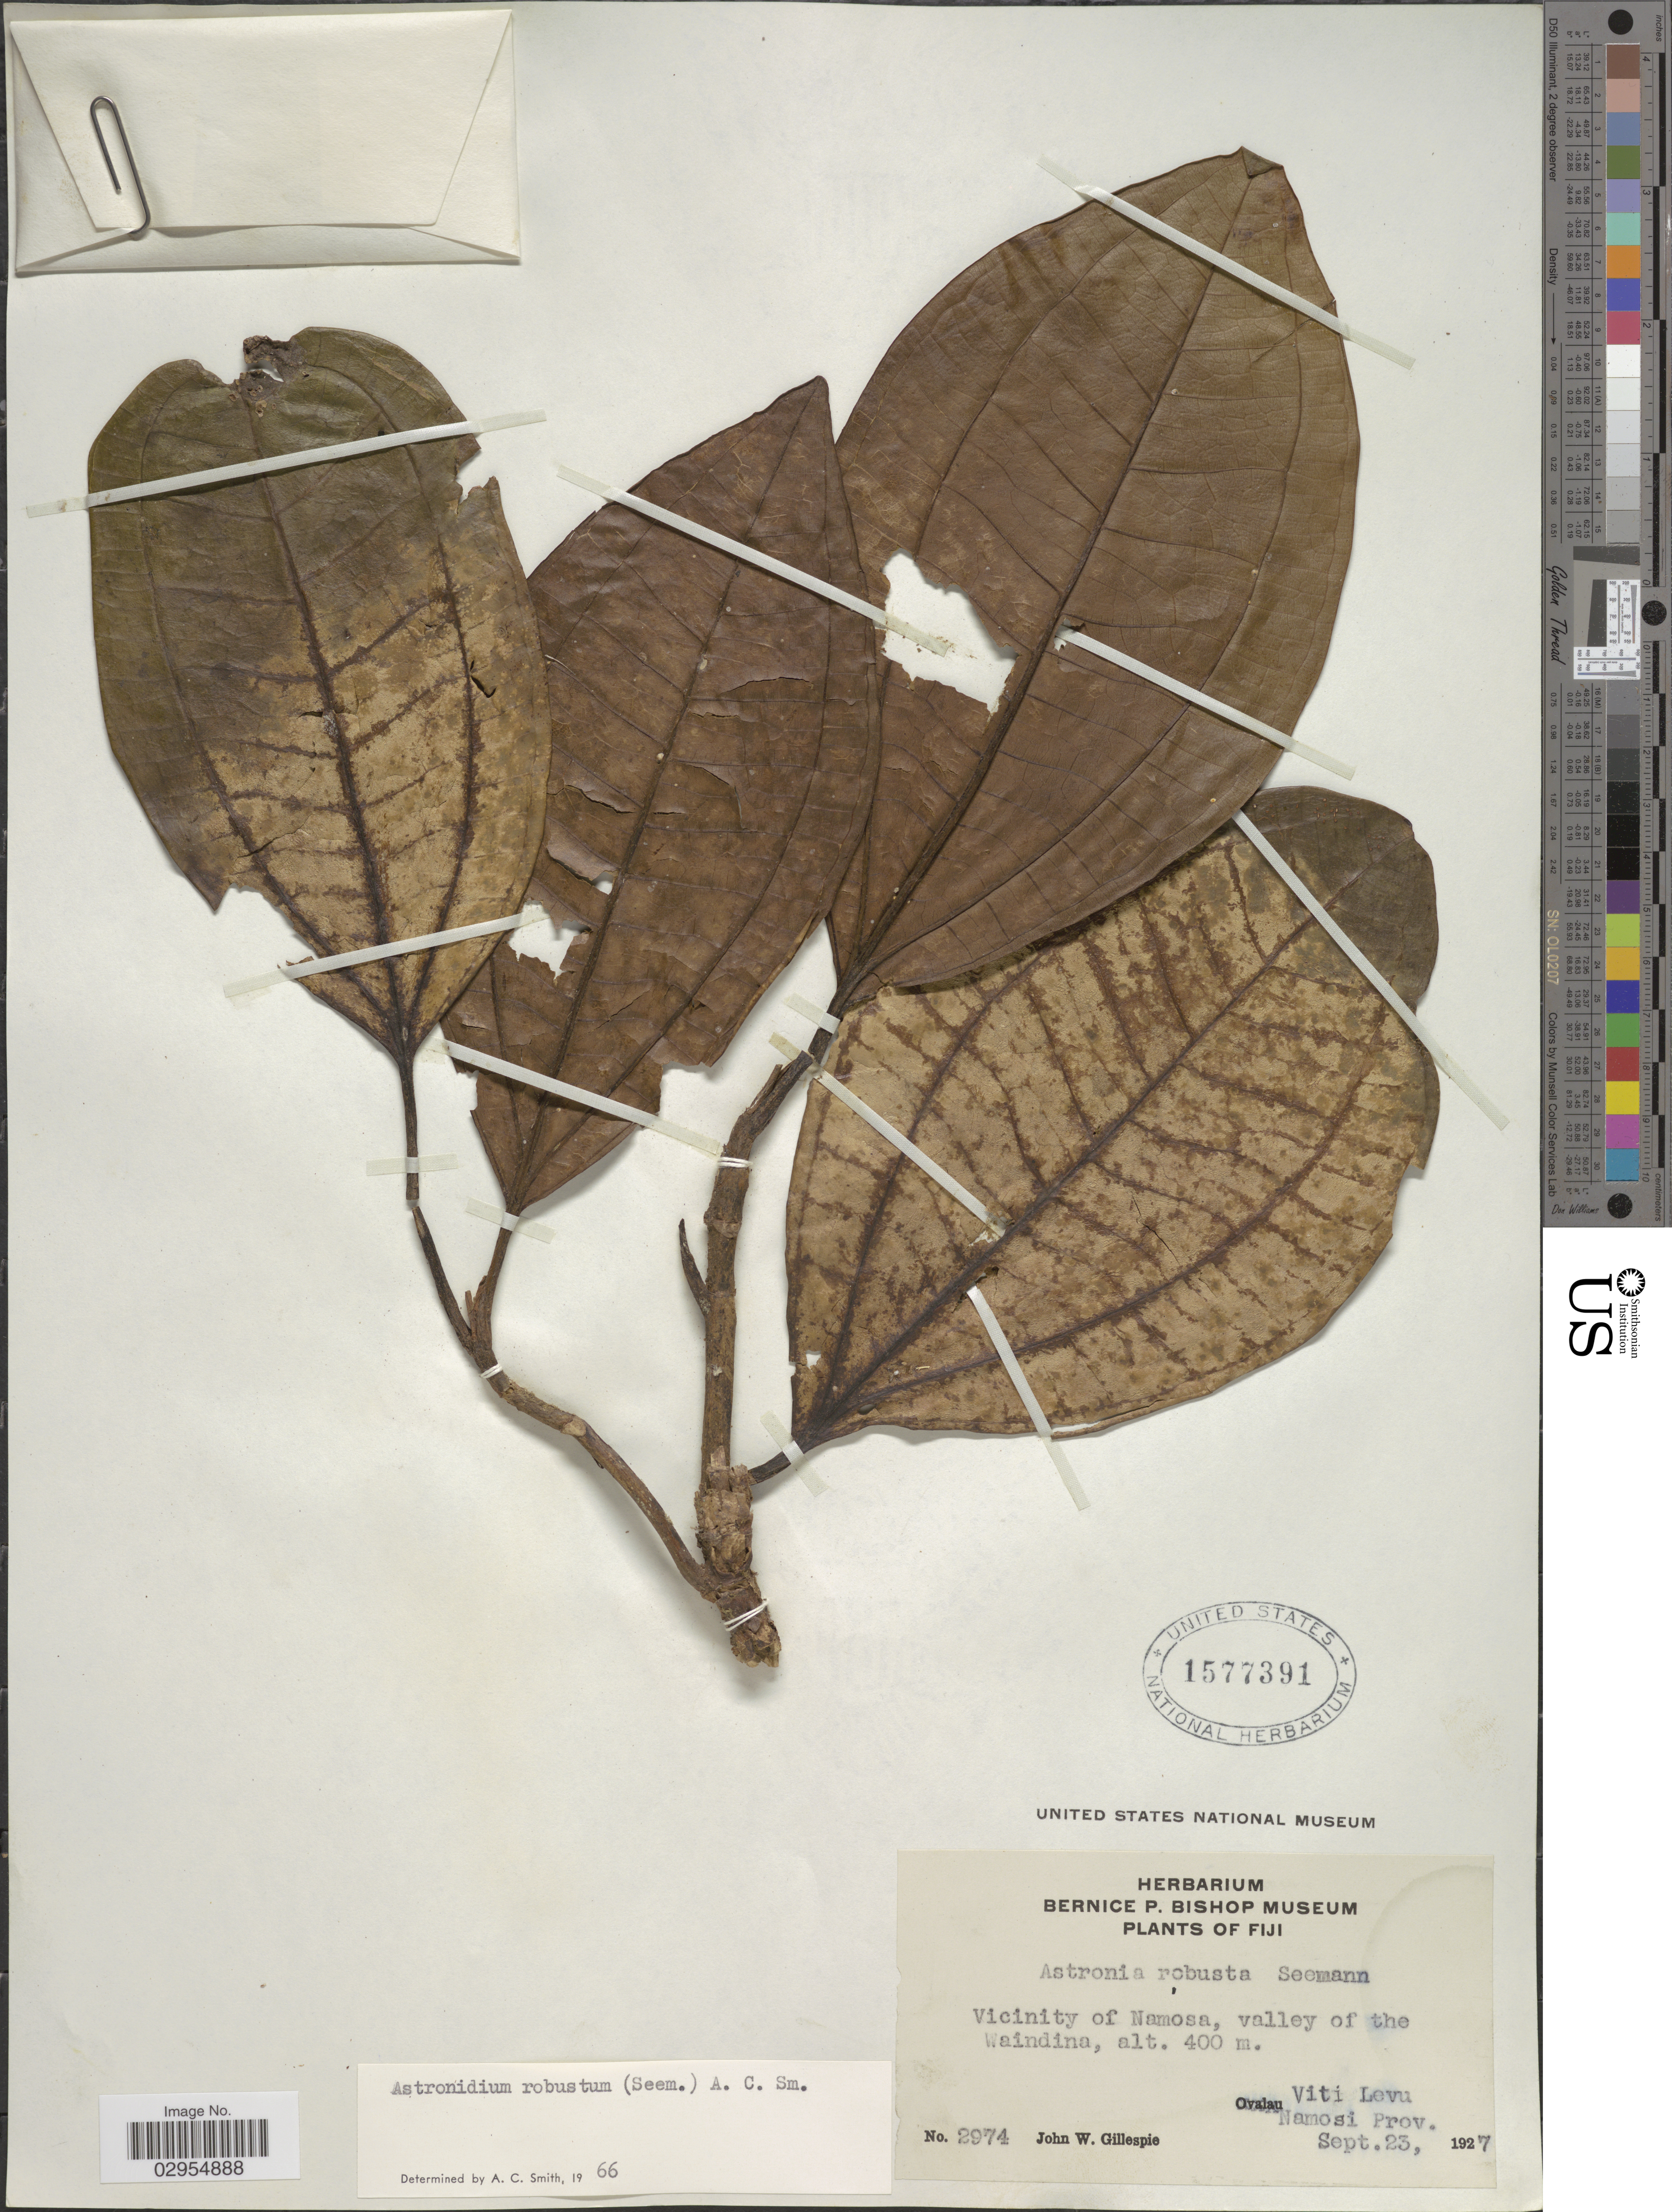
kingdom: Plantae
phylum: Tracheophyta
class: Magnoliopsida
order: Myrtales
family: Melastomataceae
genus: Astronidium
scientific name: Astronidium robustum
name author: (Seem.) A.C. Sm.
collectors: J. W. Gillespie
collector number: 2974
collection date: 1927-09-23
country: Fiji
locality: Vicinity of Namosa, valley of the Waindina. Ovalau, Viti Levu. Namosi Prov.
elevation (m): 400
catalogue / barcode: US 1577391